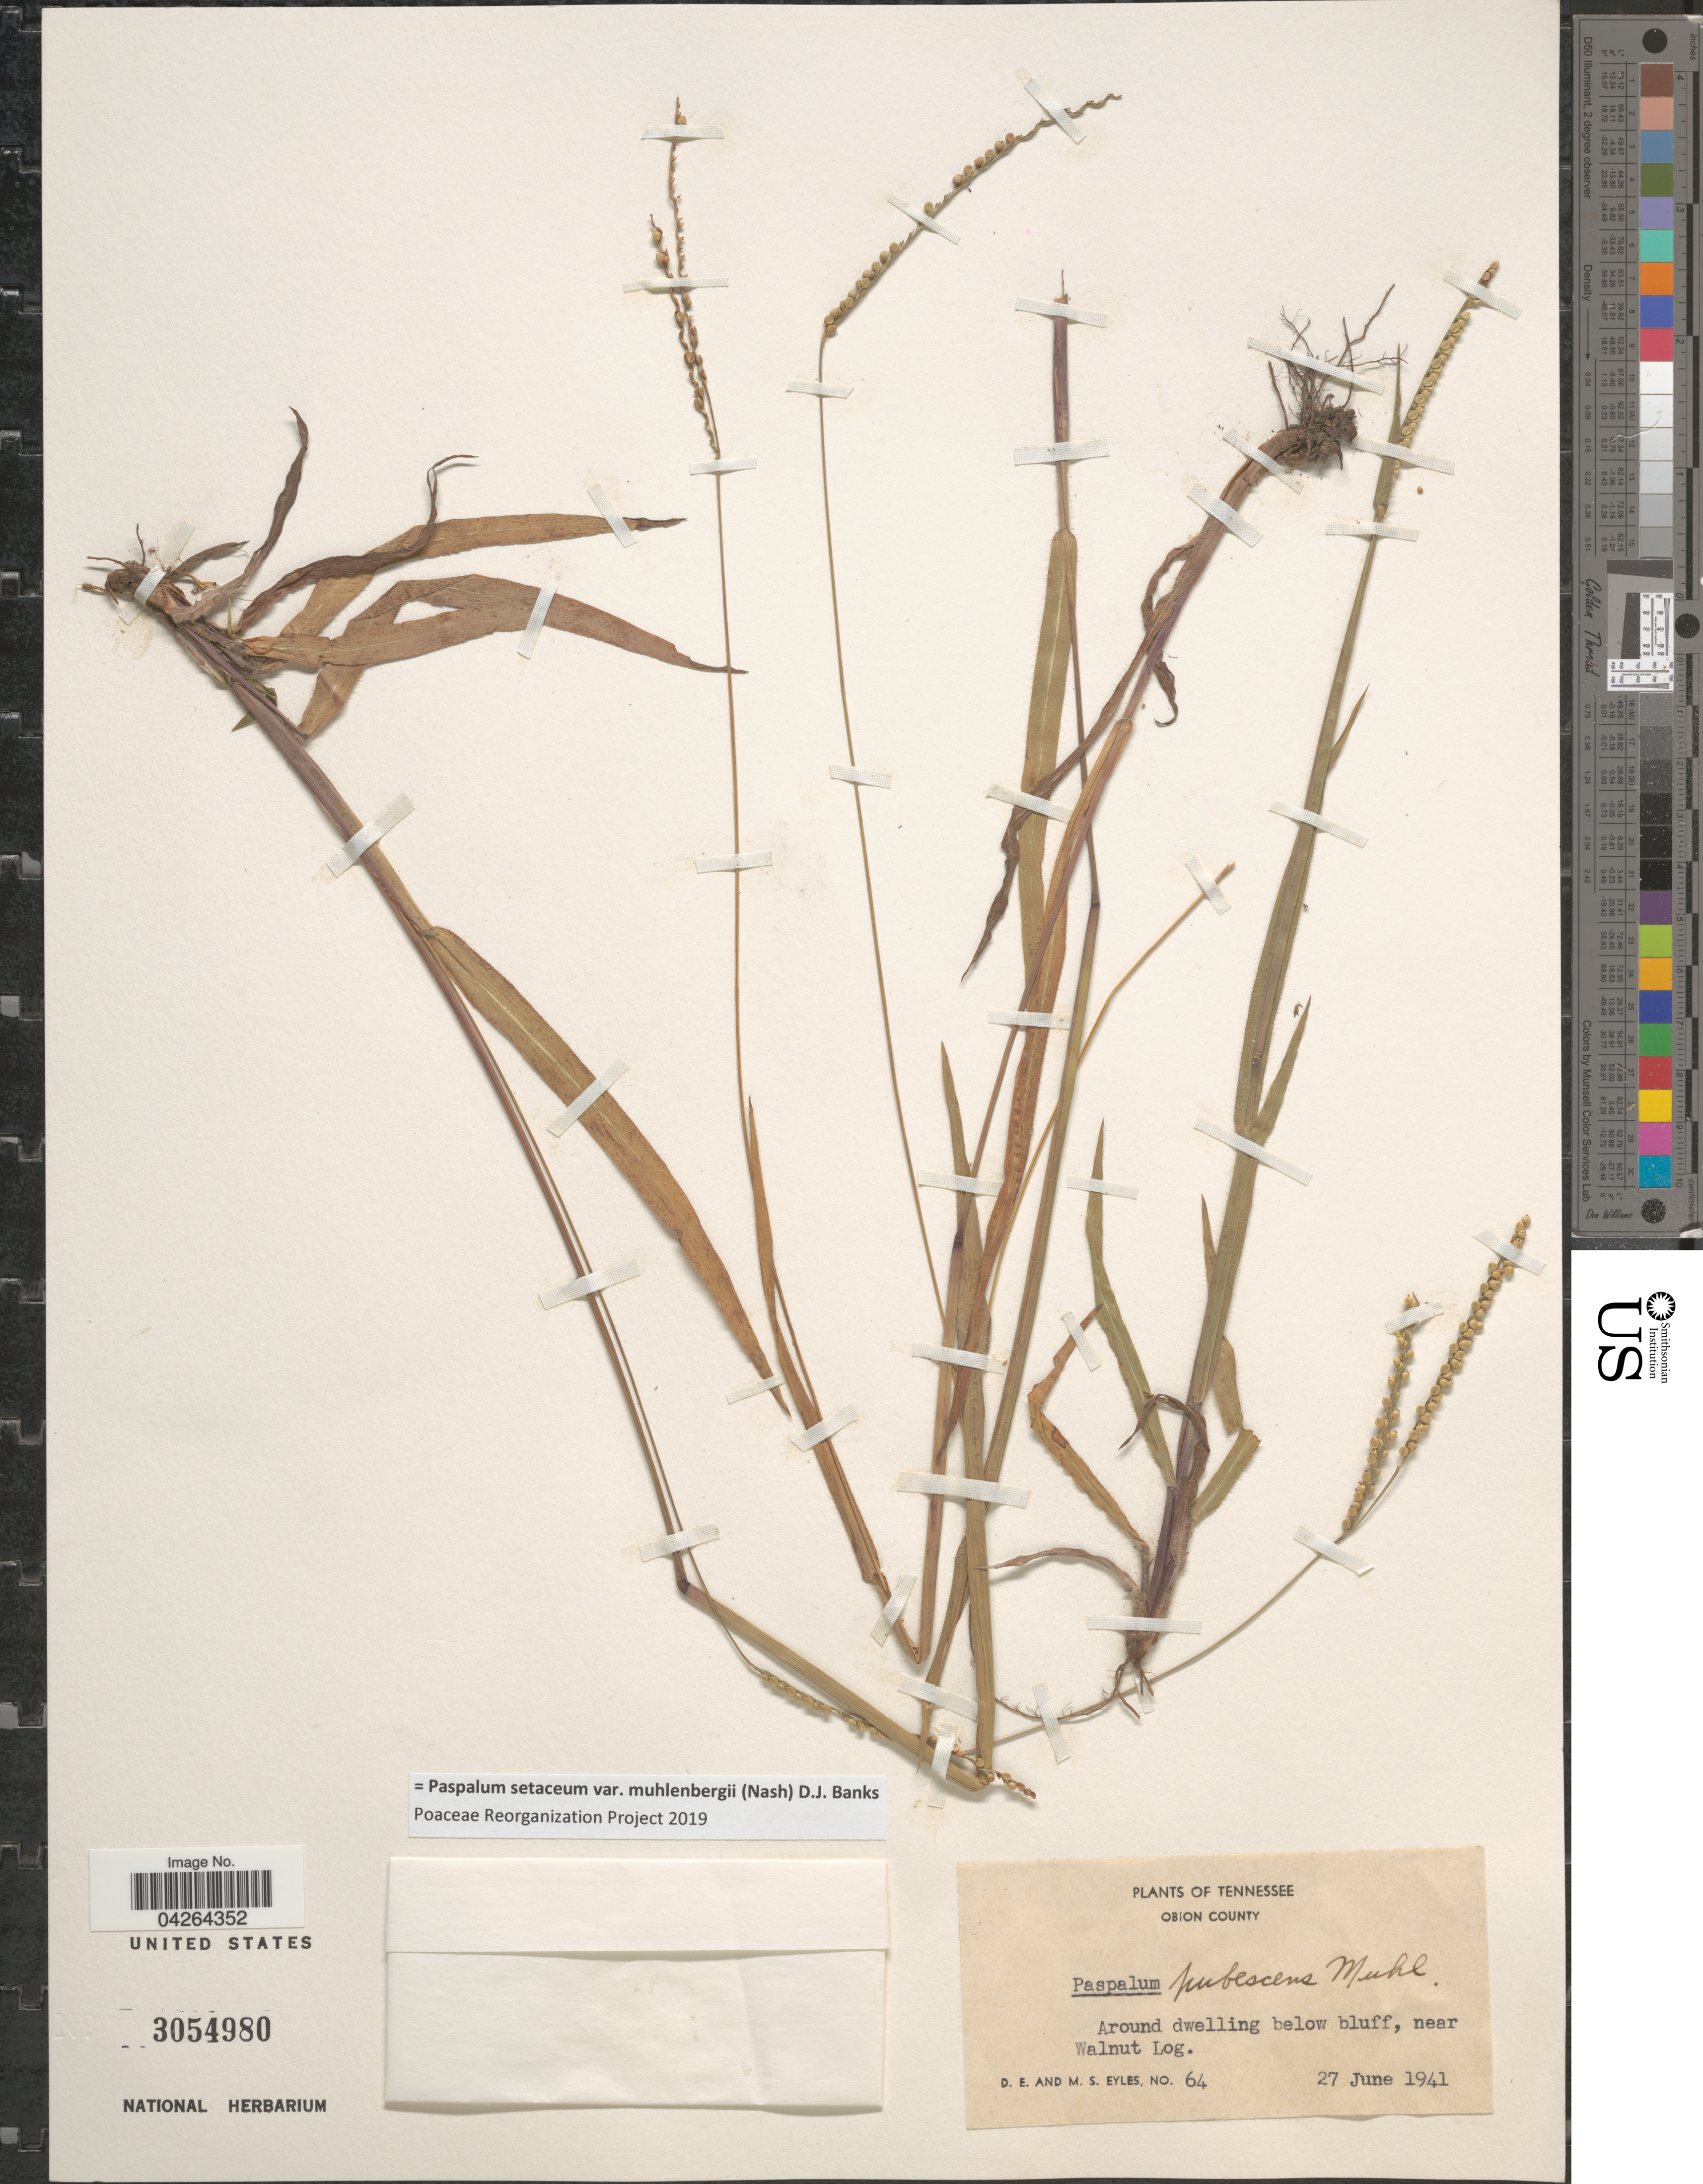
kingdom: Plantae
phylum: Tracheophyta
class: Liliopsida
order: Poales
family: Poaceae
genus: Paspalum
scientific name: Paspalum setaceum var. muhlenbergii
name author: (Nash) D.J. Banks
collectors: D. Eyles & M. Eyles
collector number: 64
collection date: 1941-06-27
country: United States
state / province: Tennessee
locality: Obion County. Around dwelling below bluff, near Walnut Log.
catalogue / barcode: US 3054980